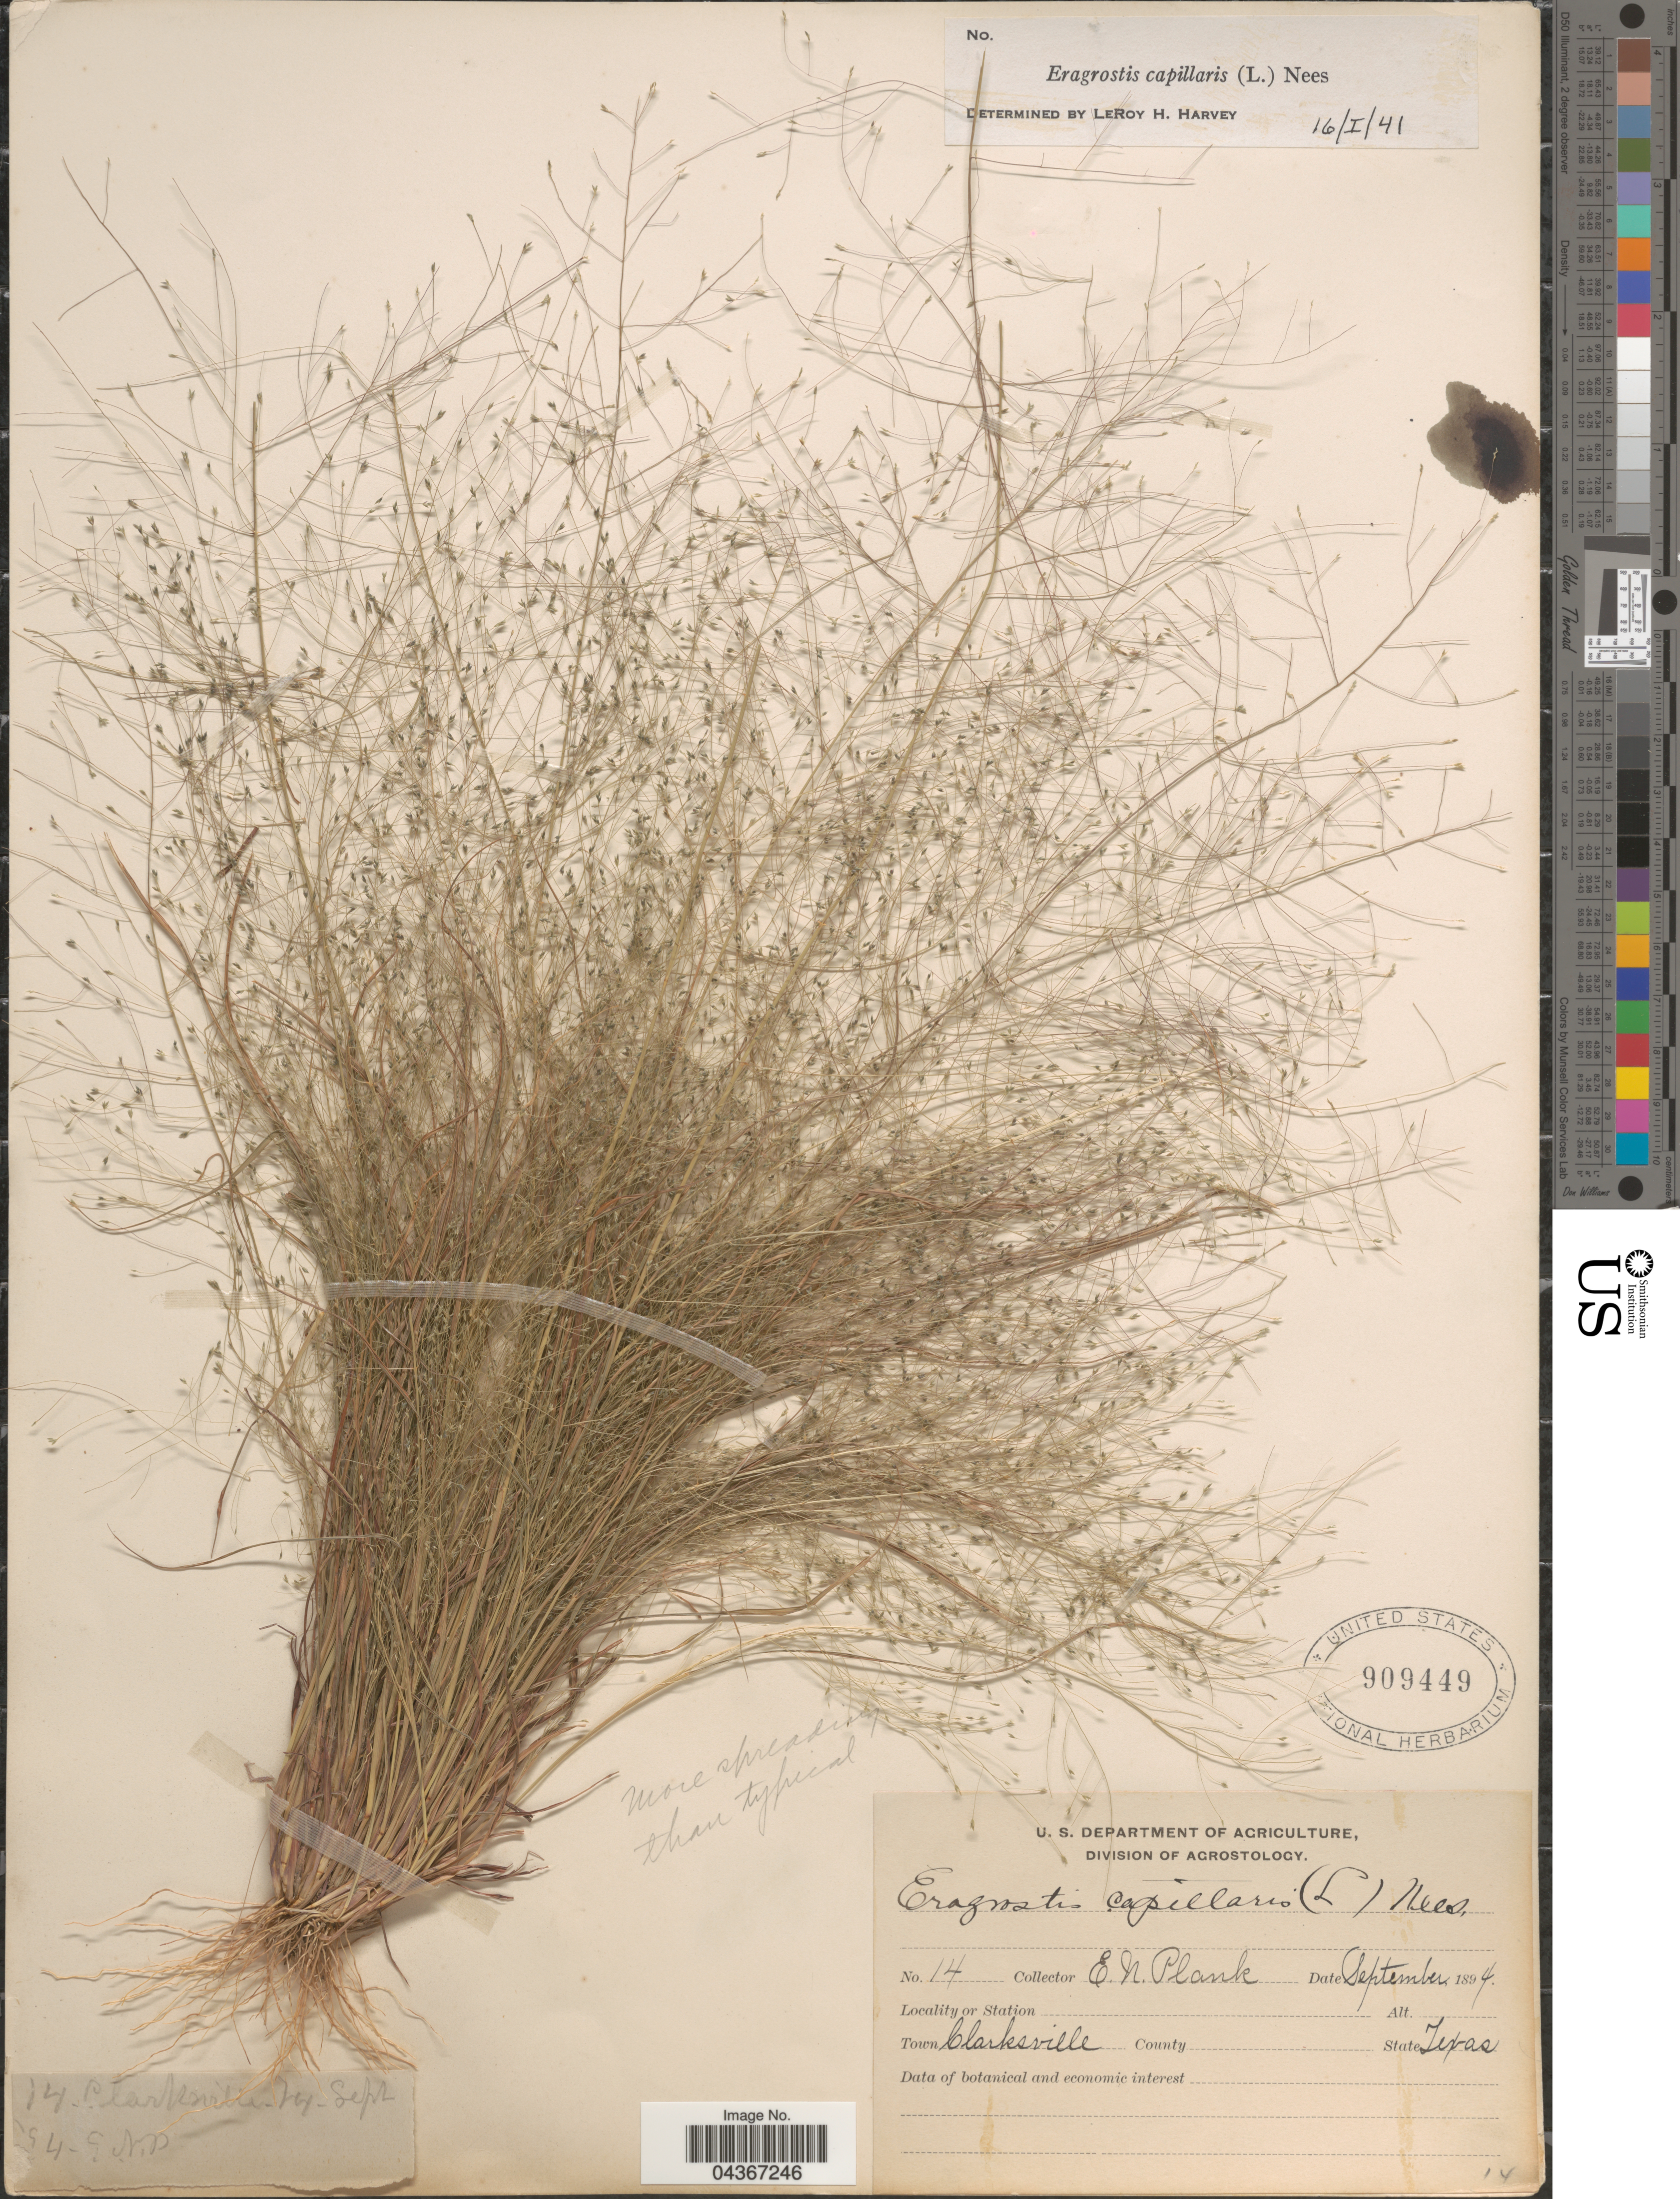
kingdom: Plantae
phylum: Tracheophyta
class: Liliopsida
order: Poales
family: Poaceae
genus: Eragrostis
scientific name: Eragrostis capillaris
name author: (L.) Nees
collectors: E. Plank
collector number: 14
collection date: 1894-09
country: United States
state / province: Texas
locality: Town Clarksville.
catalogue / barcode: US 909449